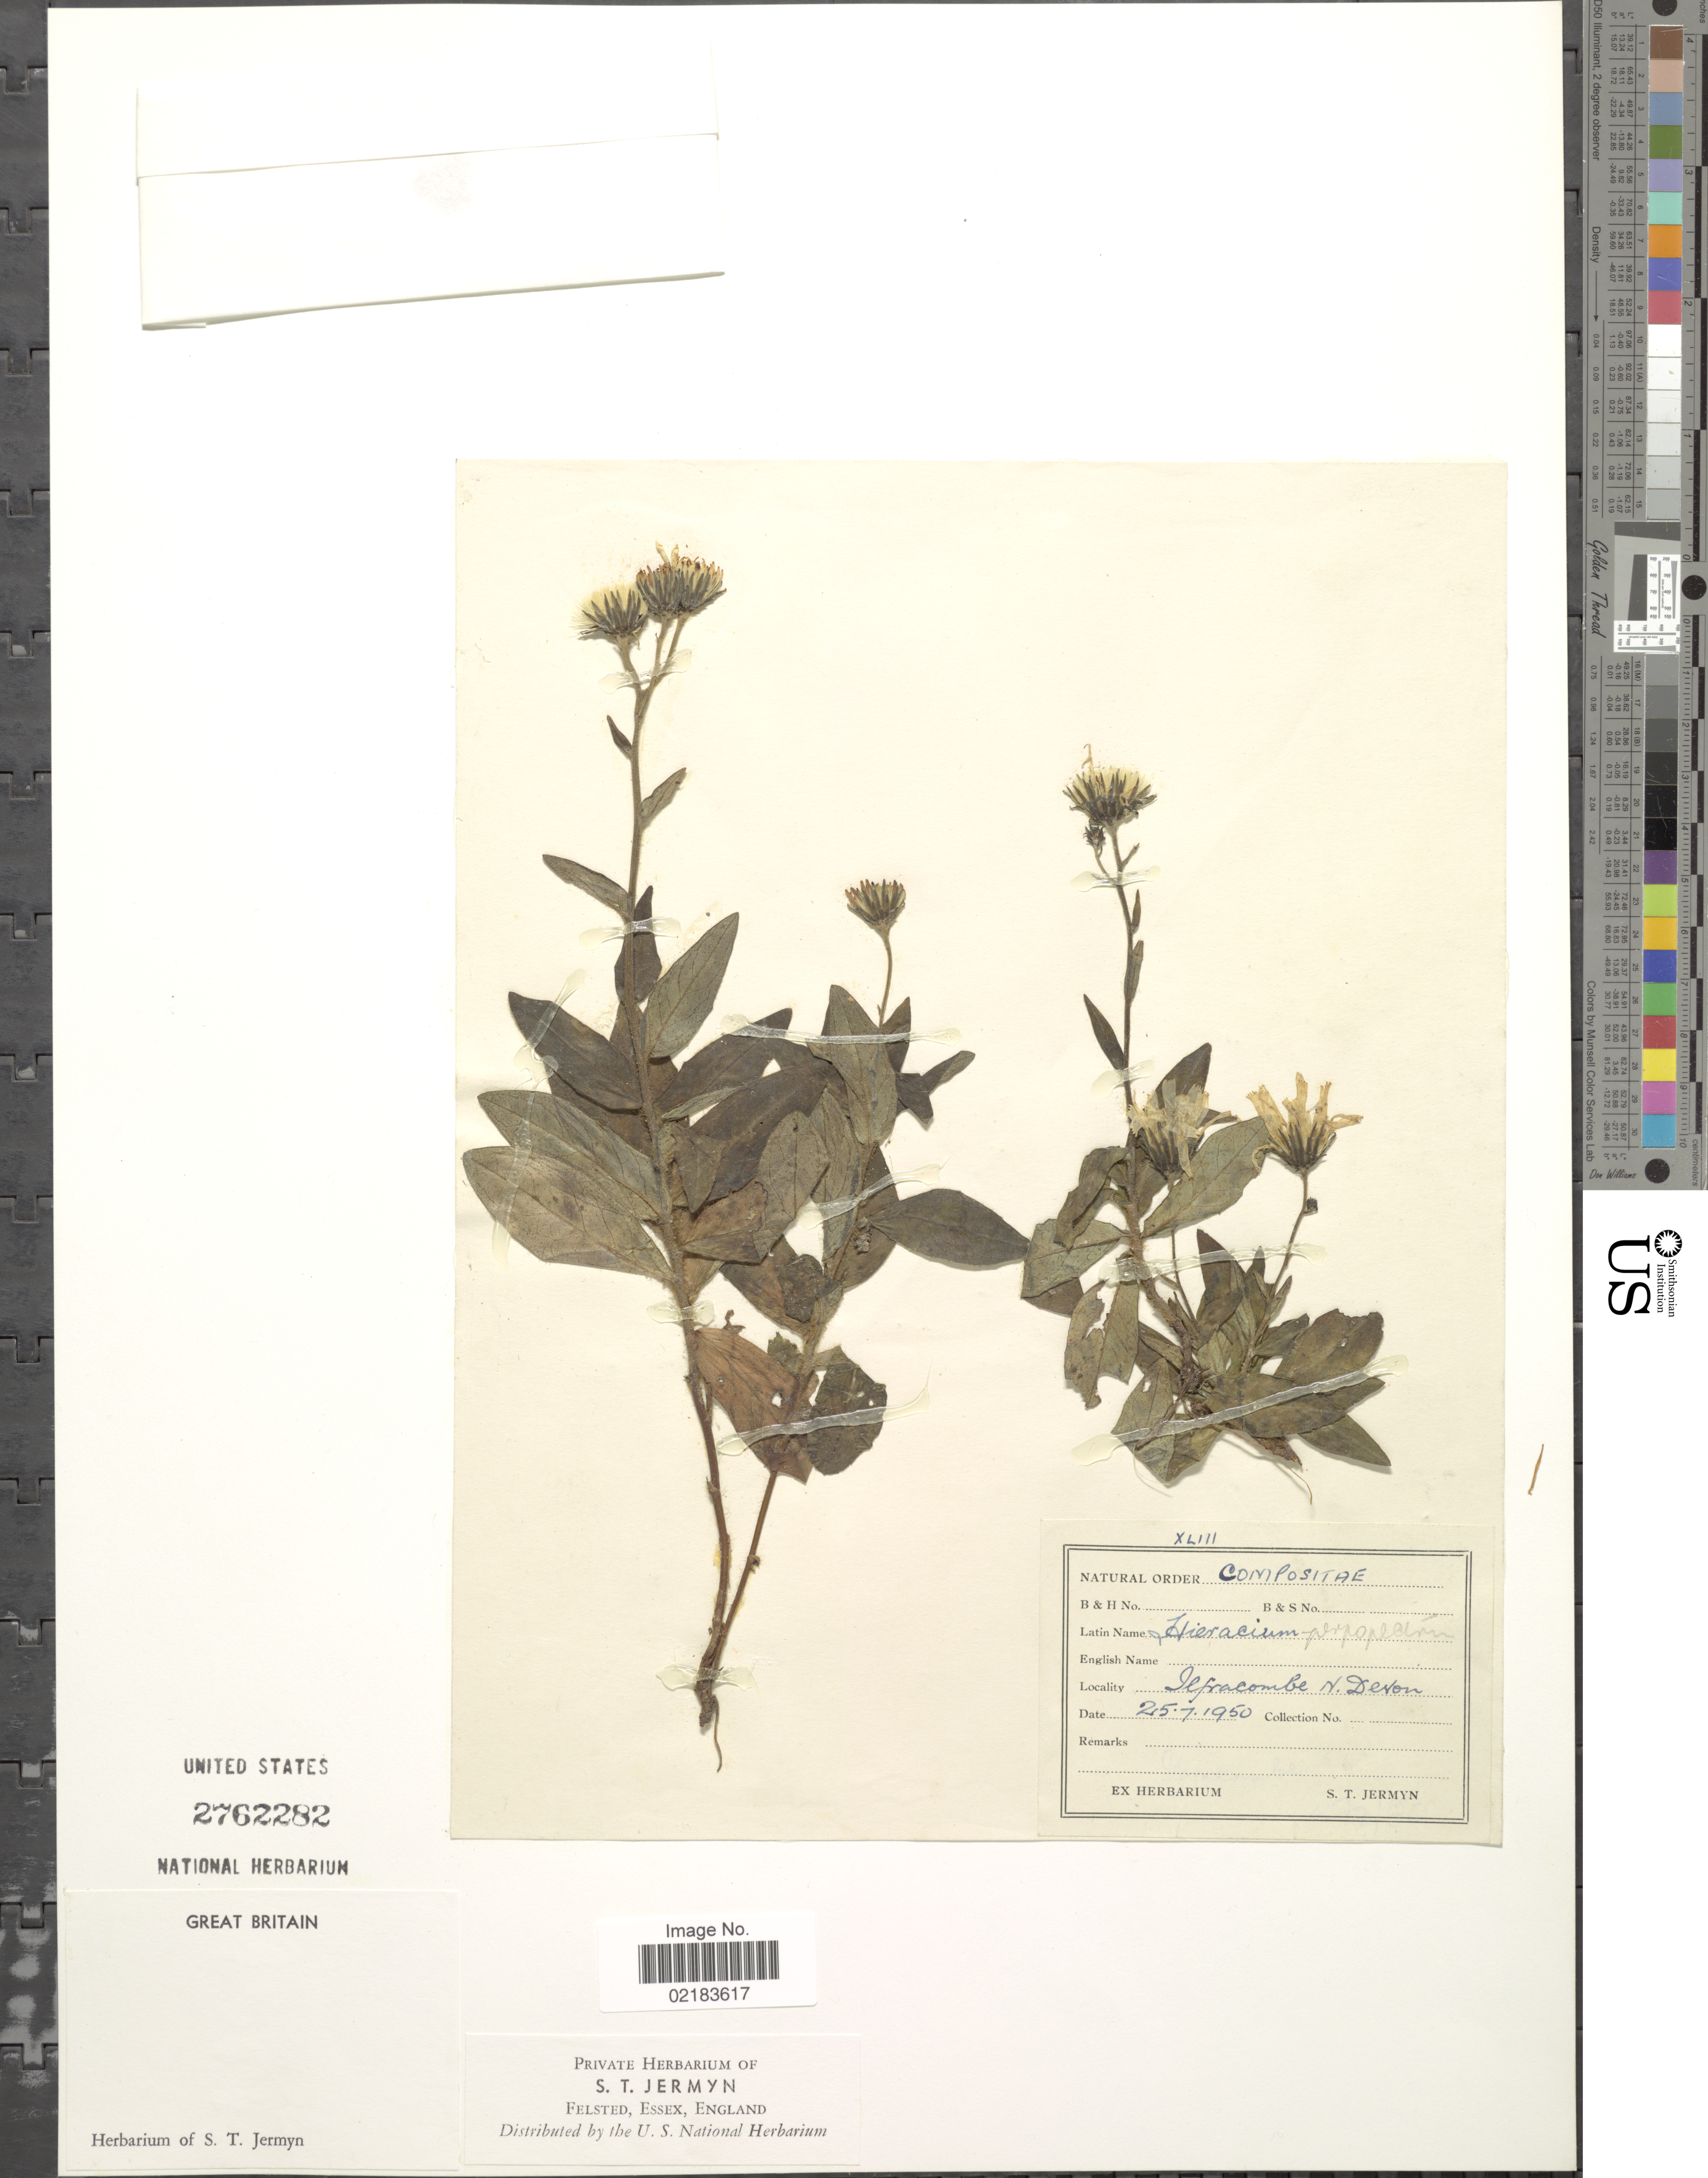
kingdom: Plantae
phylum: Tracheophyta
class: Magnoliopsida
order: Asterales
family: Asteraceae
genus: Hieracium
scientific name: Hieracium sabaudum subsp. propinguum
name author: (Sudre) Greuter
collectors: S. Jermyn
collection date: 1950-07-25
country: United Kingdom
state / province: England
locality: Ilfracombe N. Devon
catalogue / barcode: US 2762282